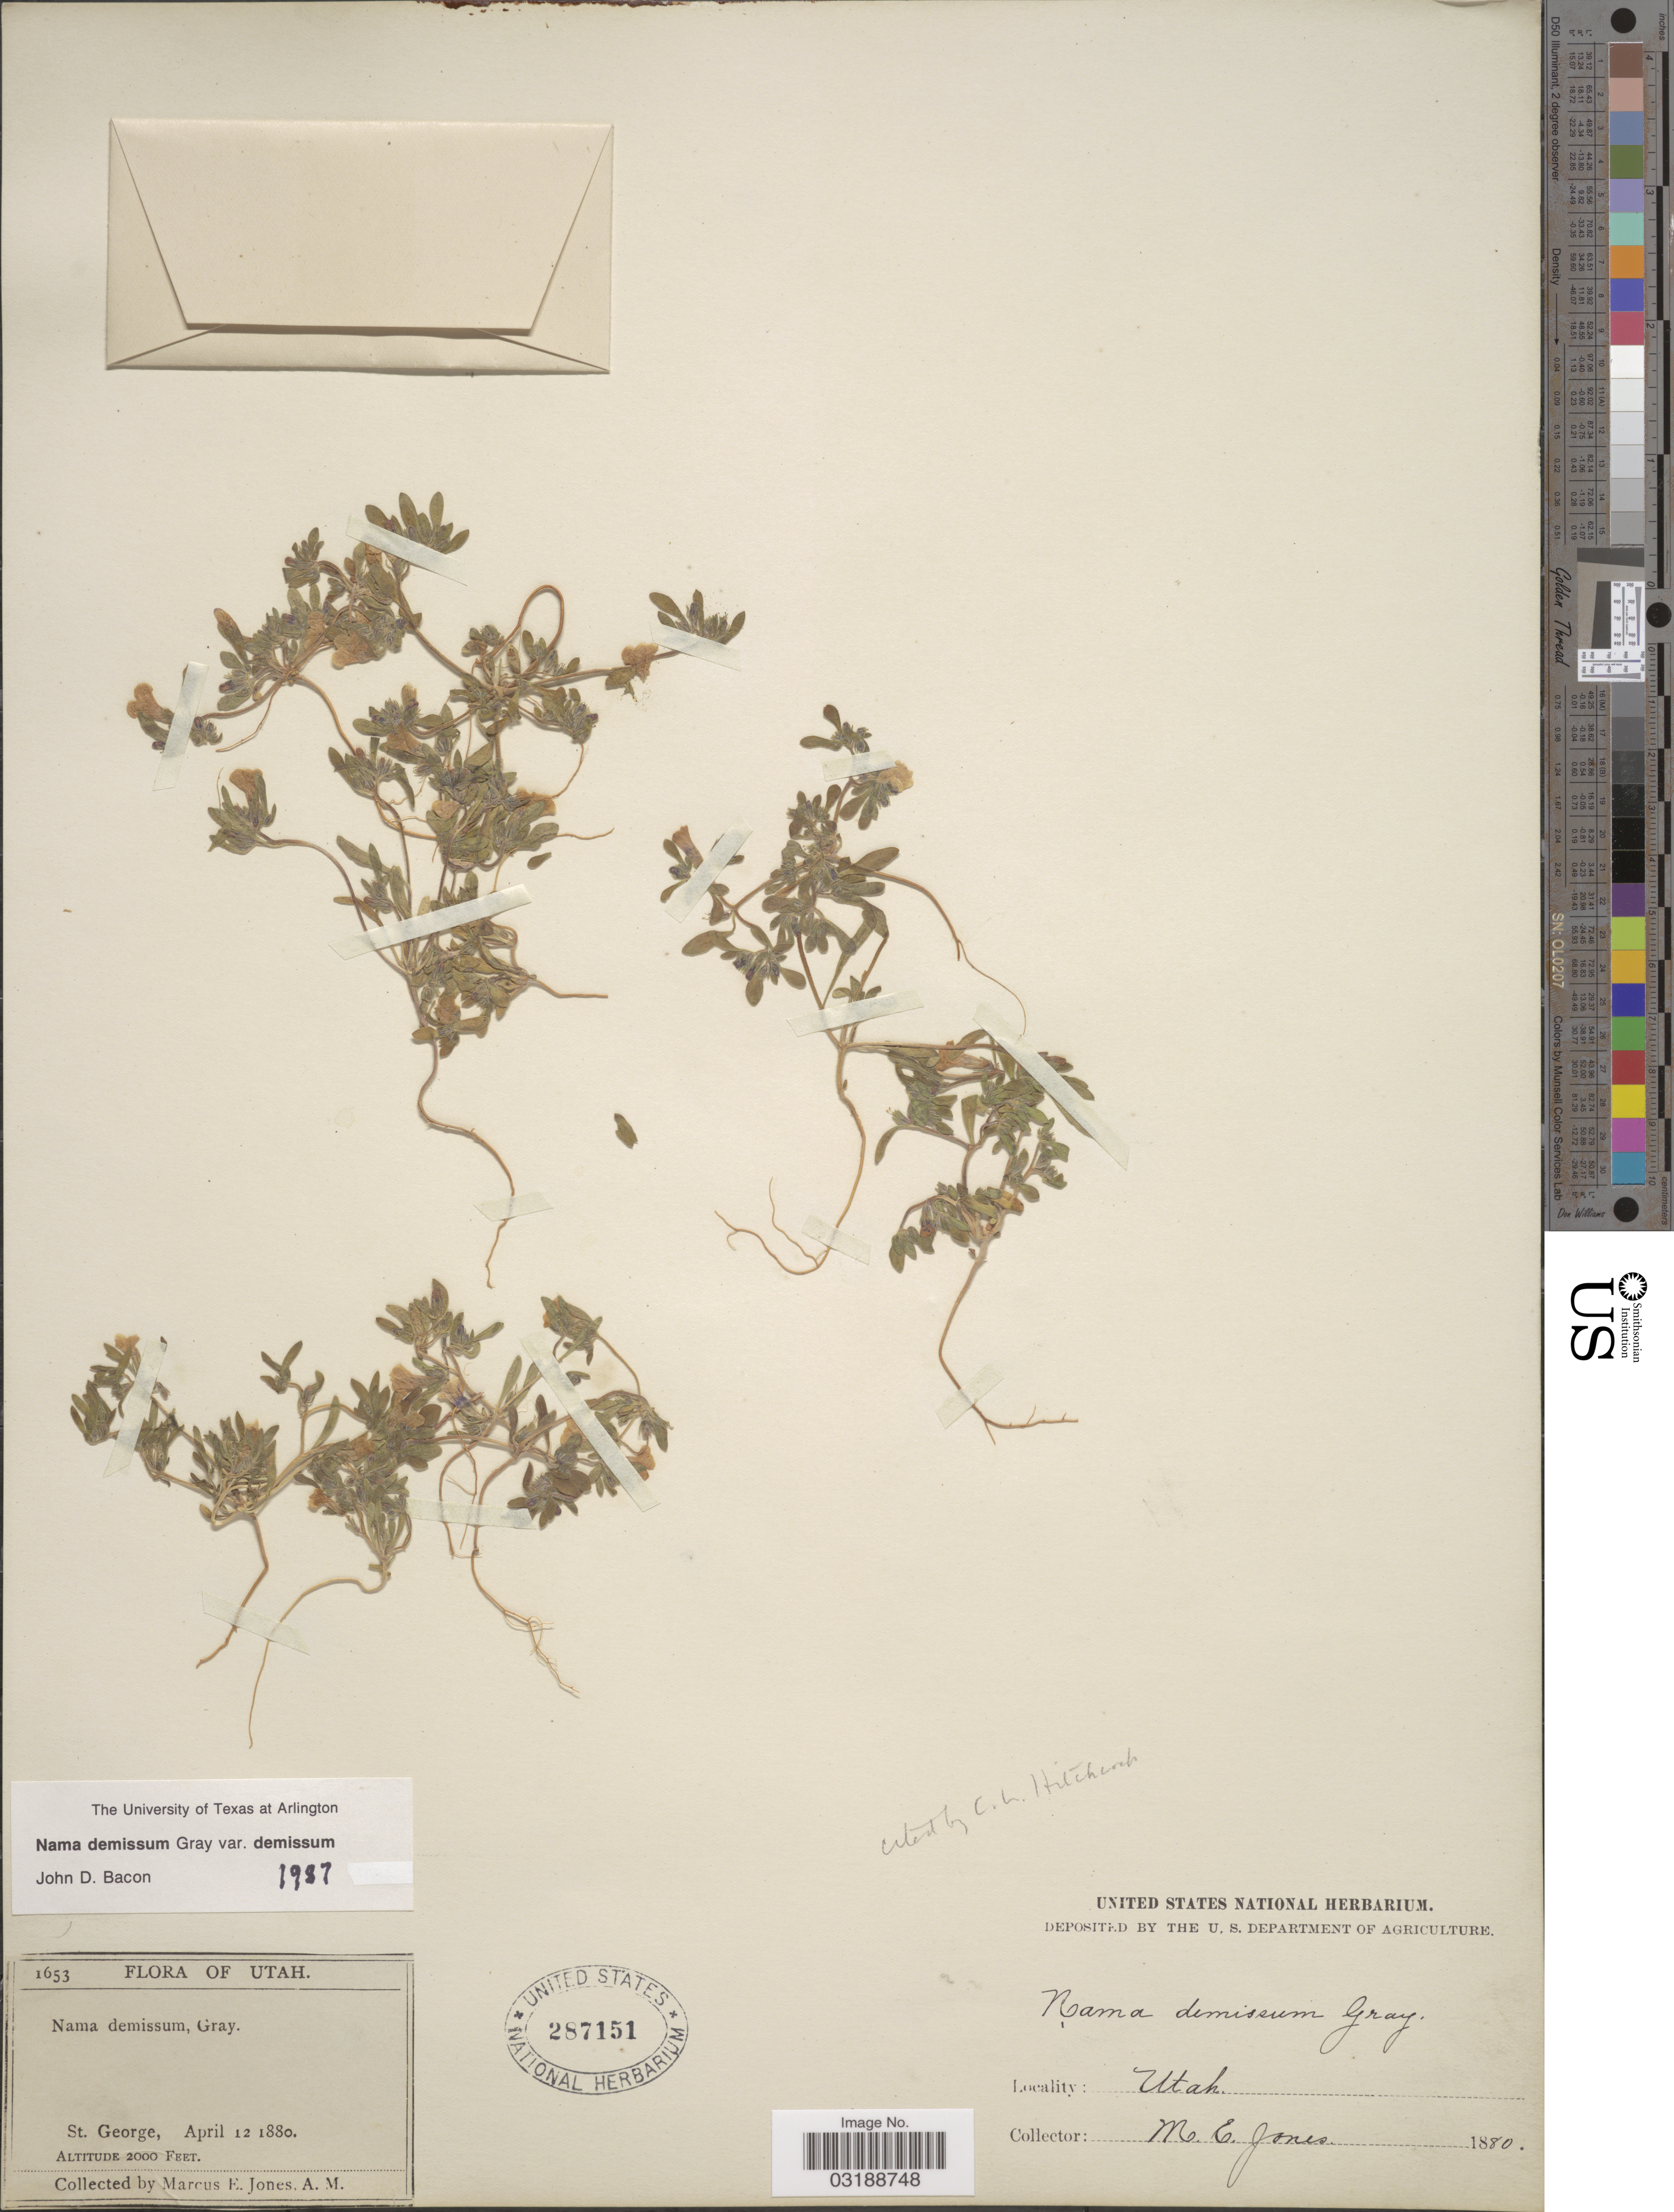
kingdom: Plantae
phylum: Tracheophyta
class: Magnoliopsida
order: Boraginales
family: Namaceae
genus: Nama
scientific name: Nama demissa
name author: A. Gray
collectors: M. E. Jones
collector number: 1653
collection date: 1880-04-12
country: United States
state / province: Utah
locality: St. George.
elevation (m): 610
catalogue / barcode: US 287151